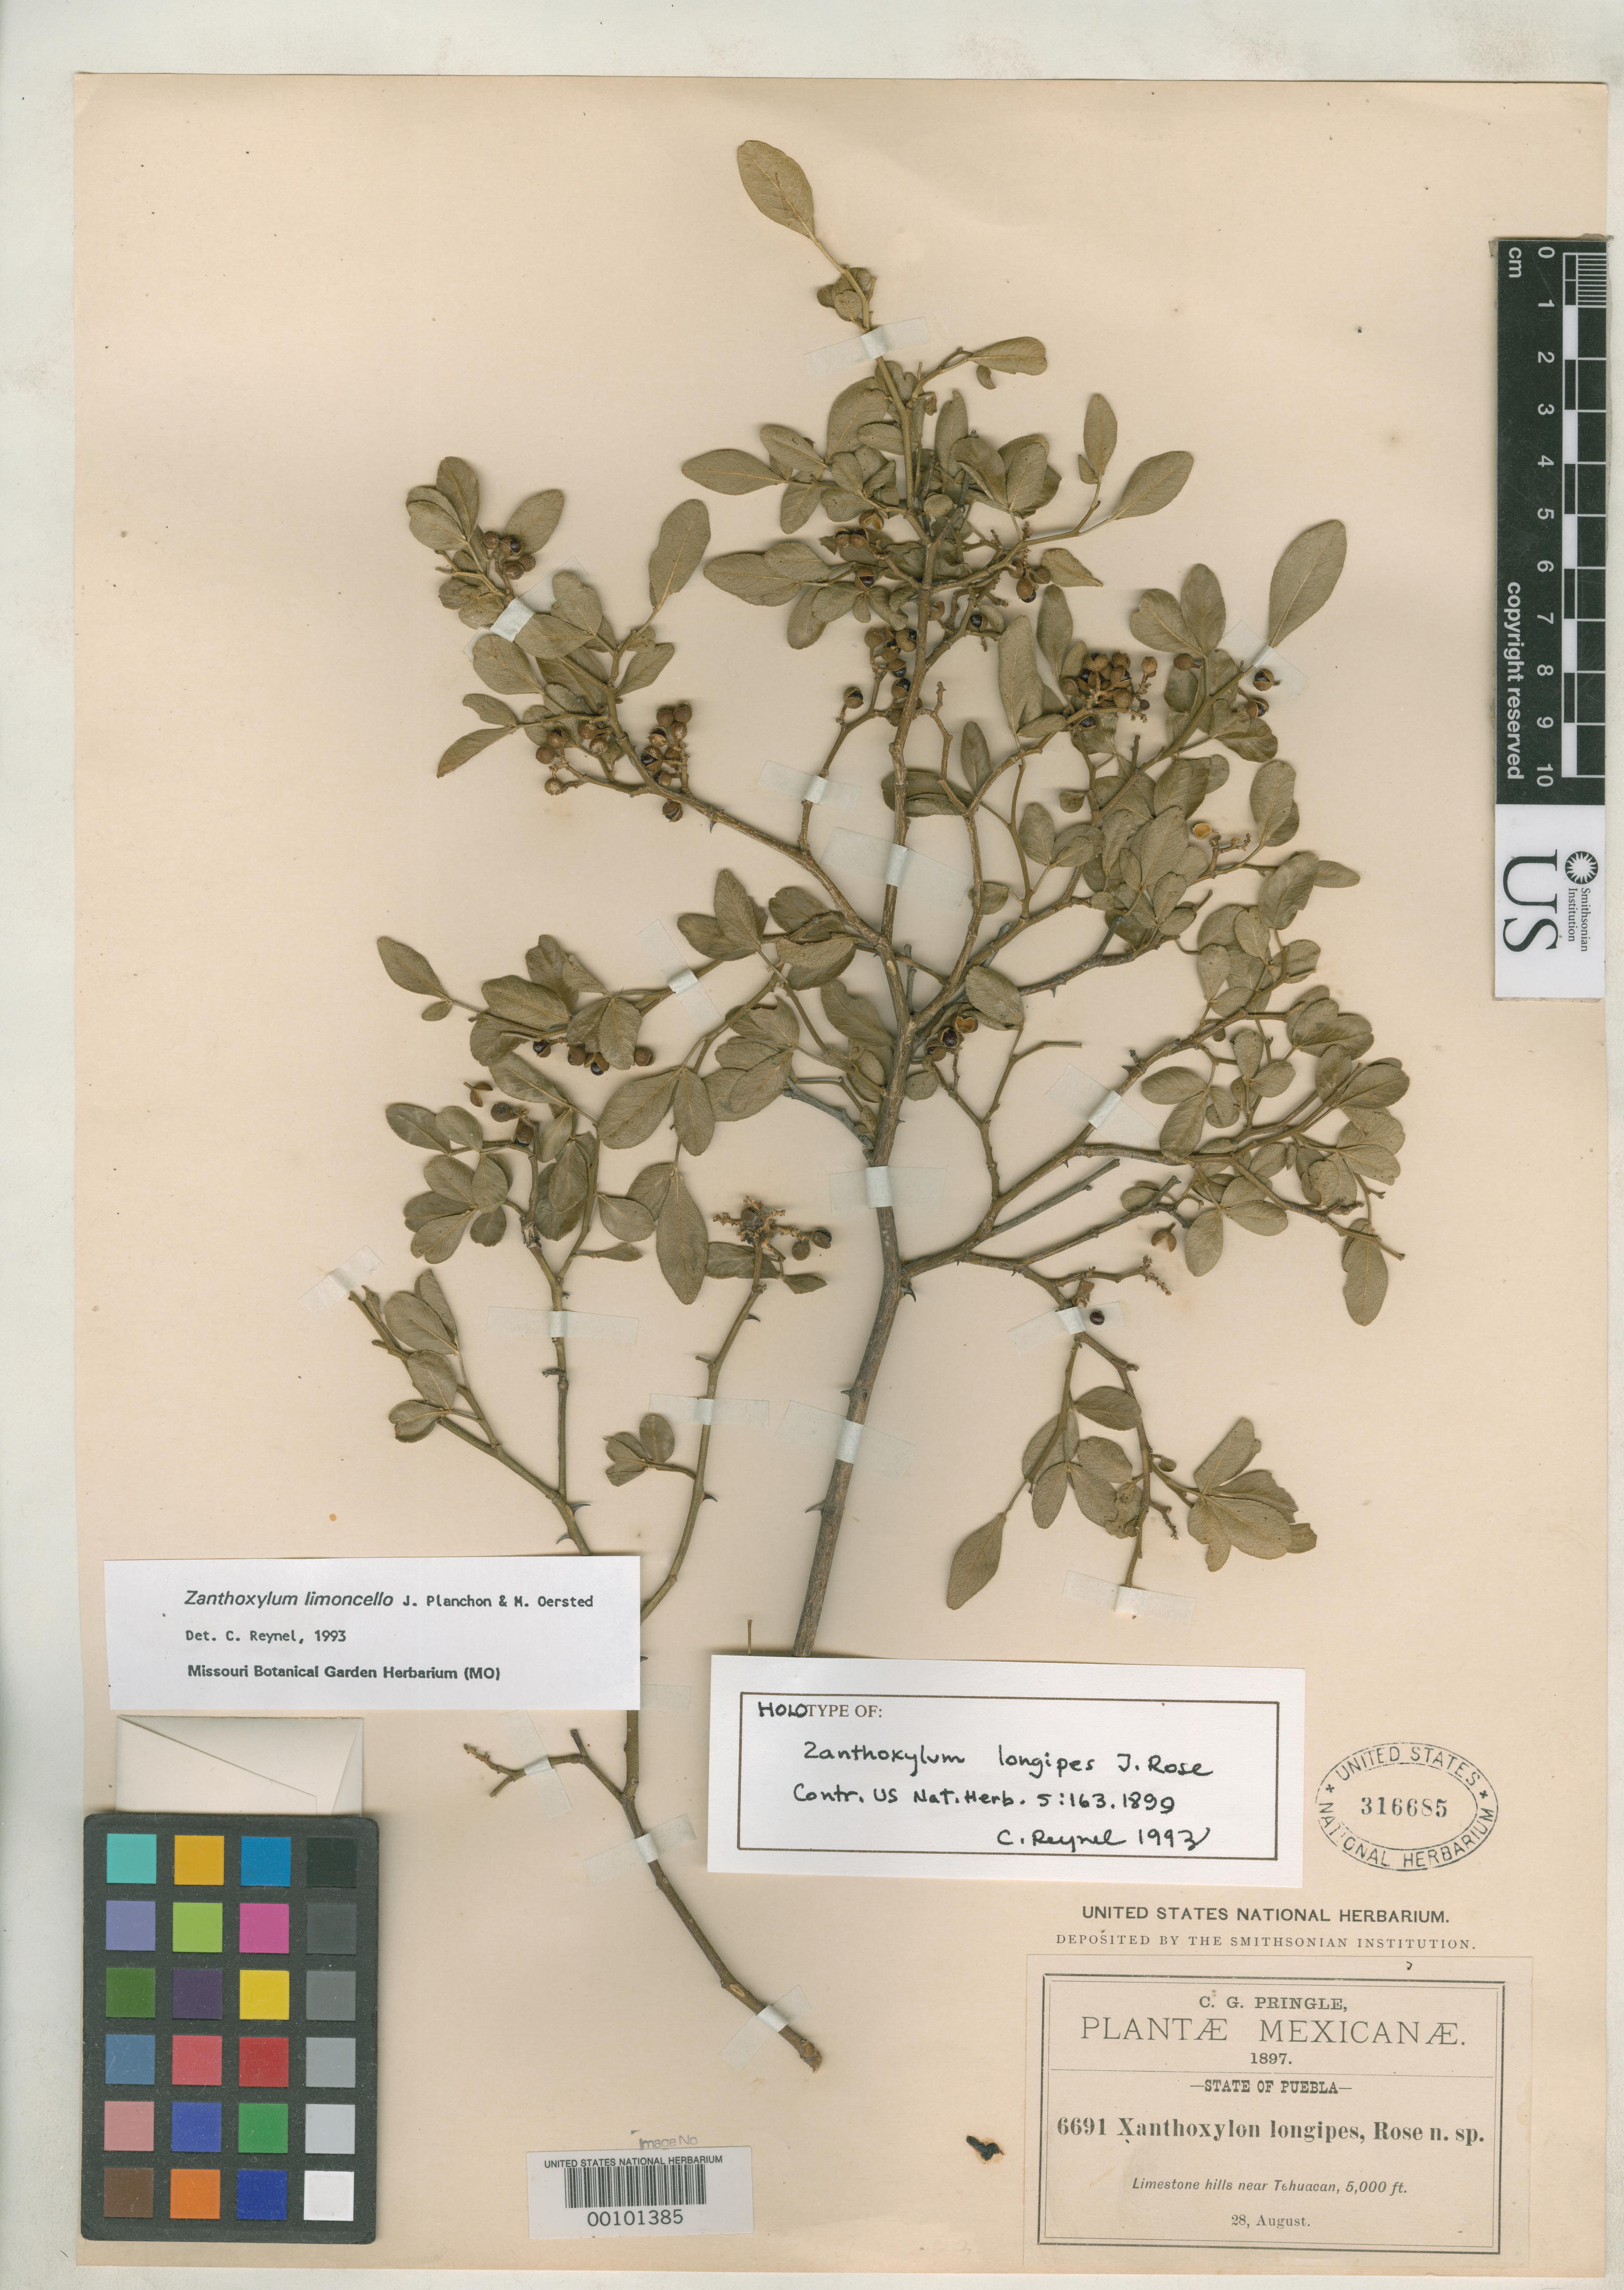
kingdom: Plantae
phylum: Tracheophyta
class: Magnoliopsida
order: Sapindales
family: Rutaceae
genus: Zanthoxylum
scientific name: Zanthoxylum longipes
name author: Rose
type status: Holotype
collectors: C. G. Pringle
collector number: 6691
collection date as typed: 28 Aug 1897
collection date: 1897-08-28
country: Mexico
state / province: Puebla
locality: Near Tehuacan.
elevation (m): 1524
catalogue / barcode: US 316685